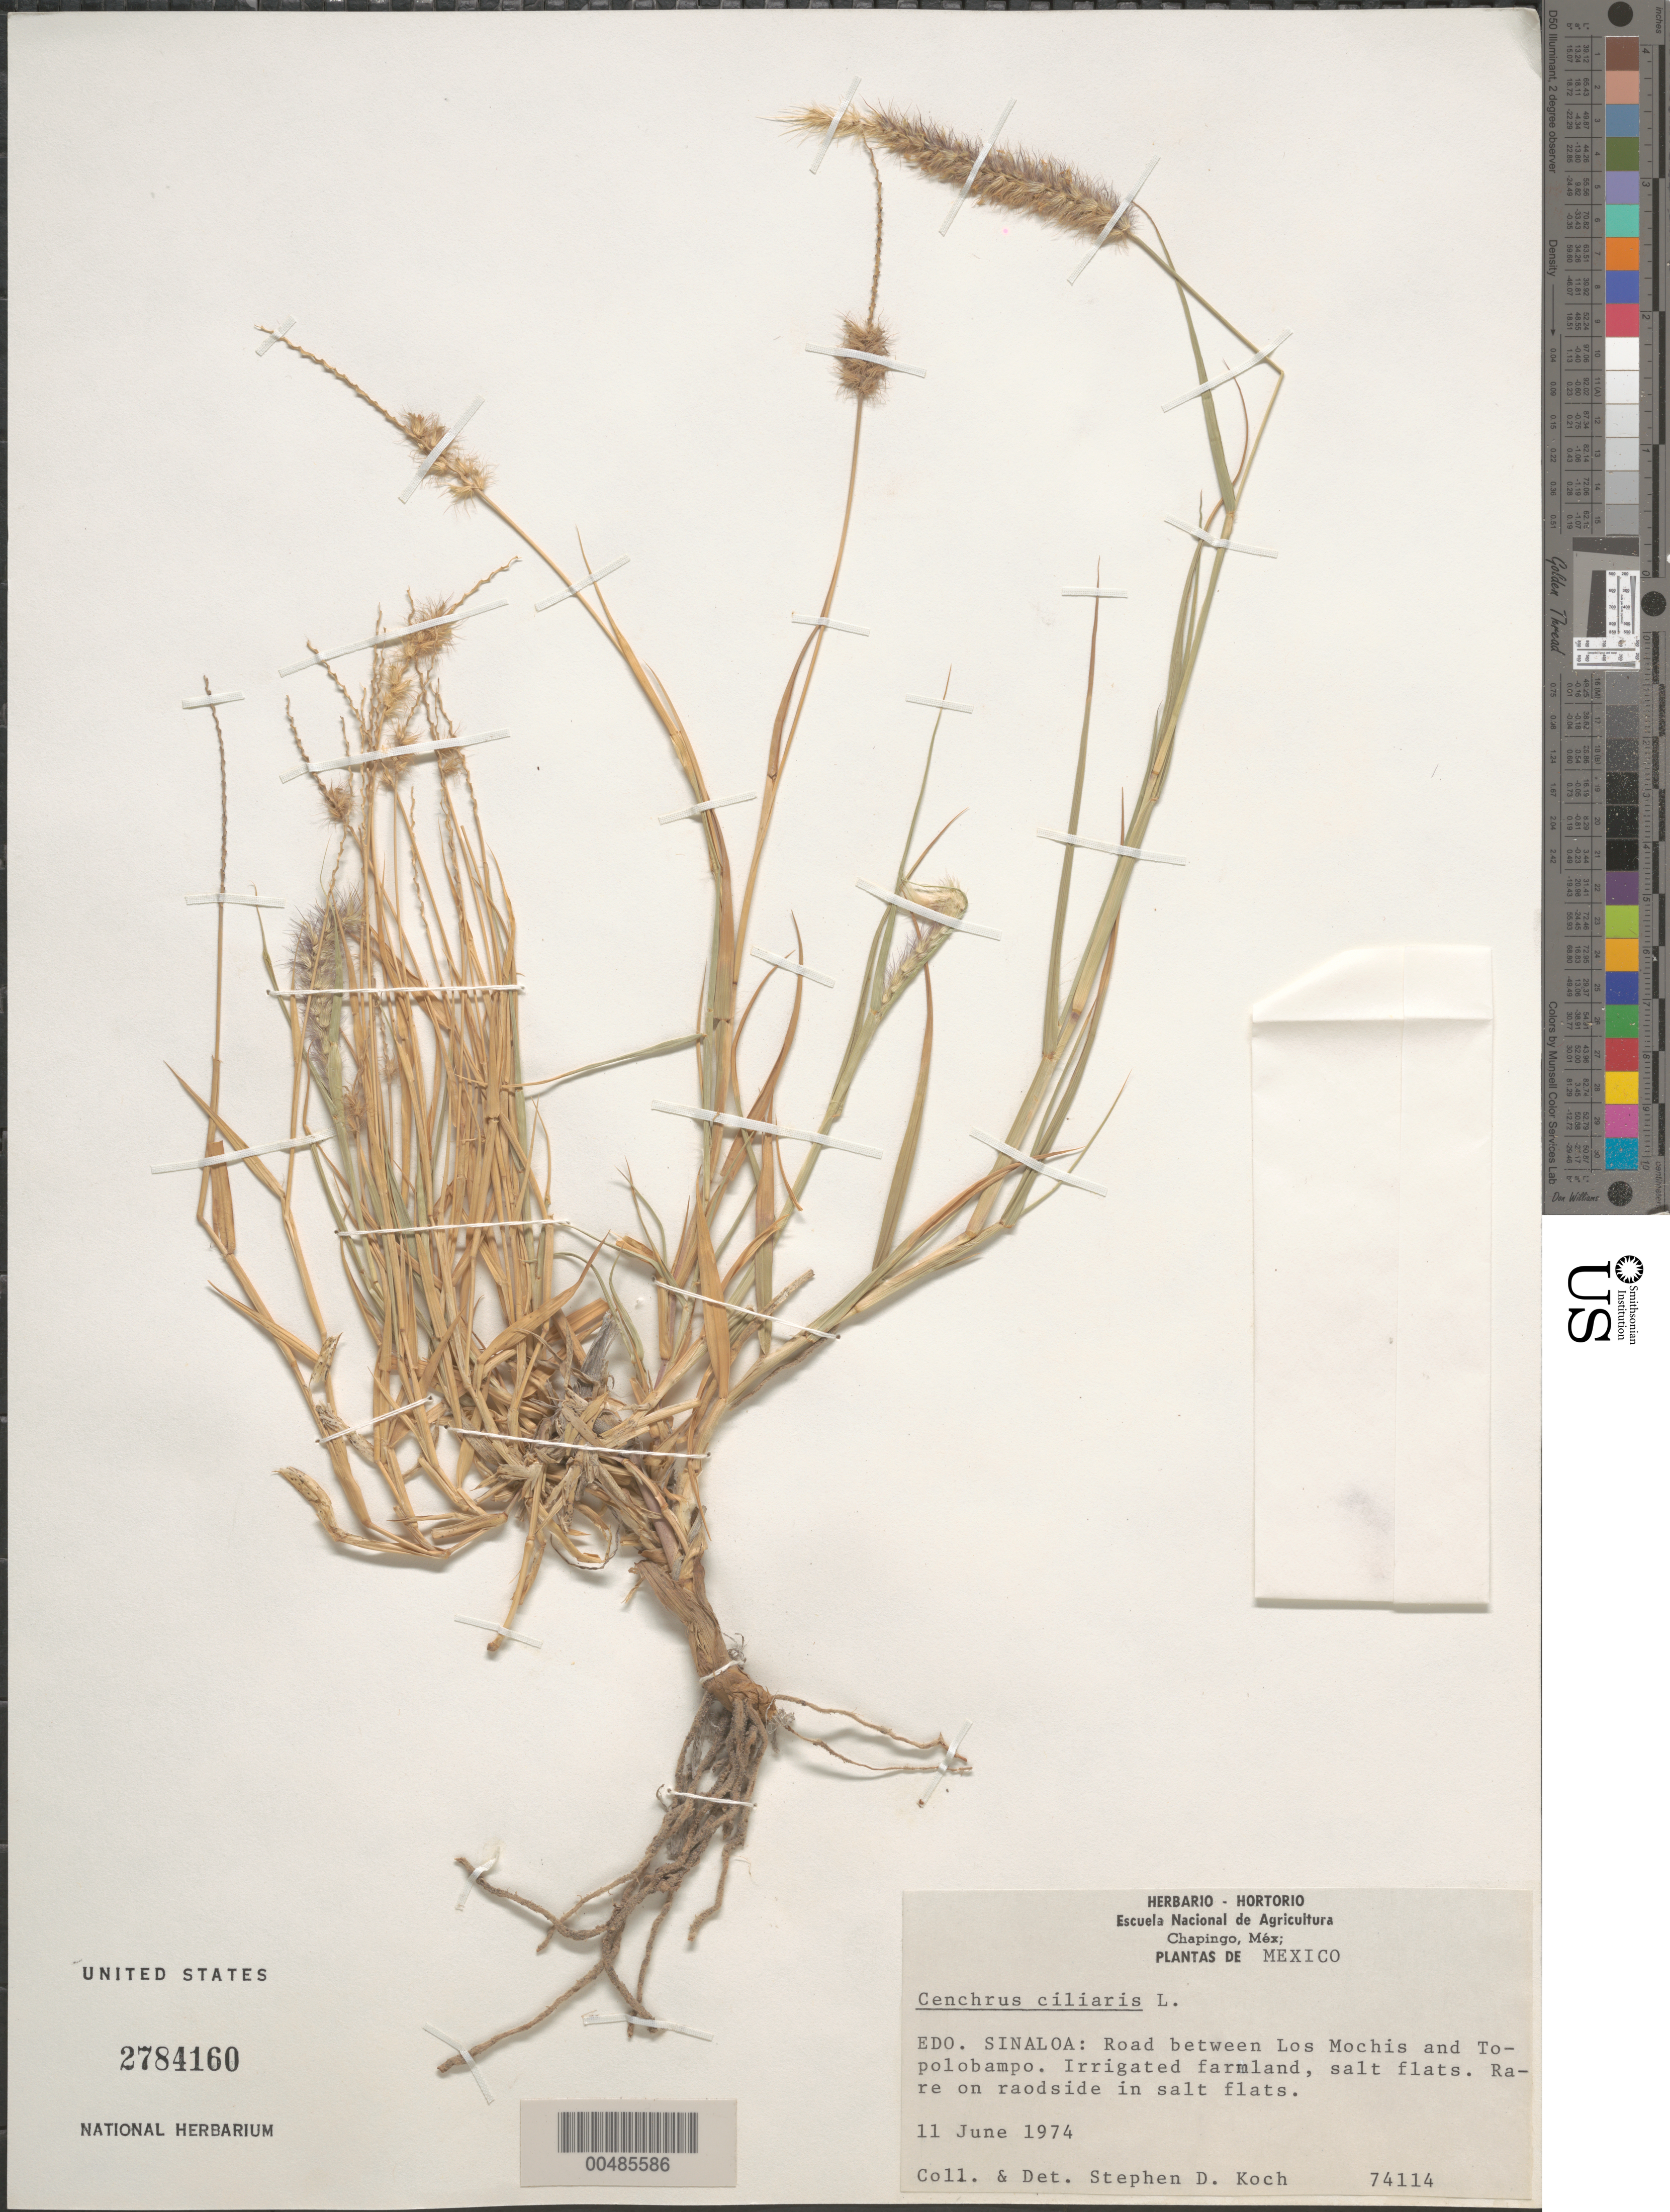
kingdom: Plantae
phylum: Tracheophyta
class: Liliopsida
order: Poales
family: Poaceae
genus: Cenchrus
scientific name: Cenchrus ciliaris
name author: L.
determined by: Koch, S. D.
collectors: S. D. Koch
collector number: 74114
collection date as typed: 11 Jun 1974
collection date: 1974-06-11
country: Mexico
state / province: Sinaloa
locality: Rd between Los Mochis & Topolobampo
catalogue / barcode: US 2784160